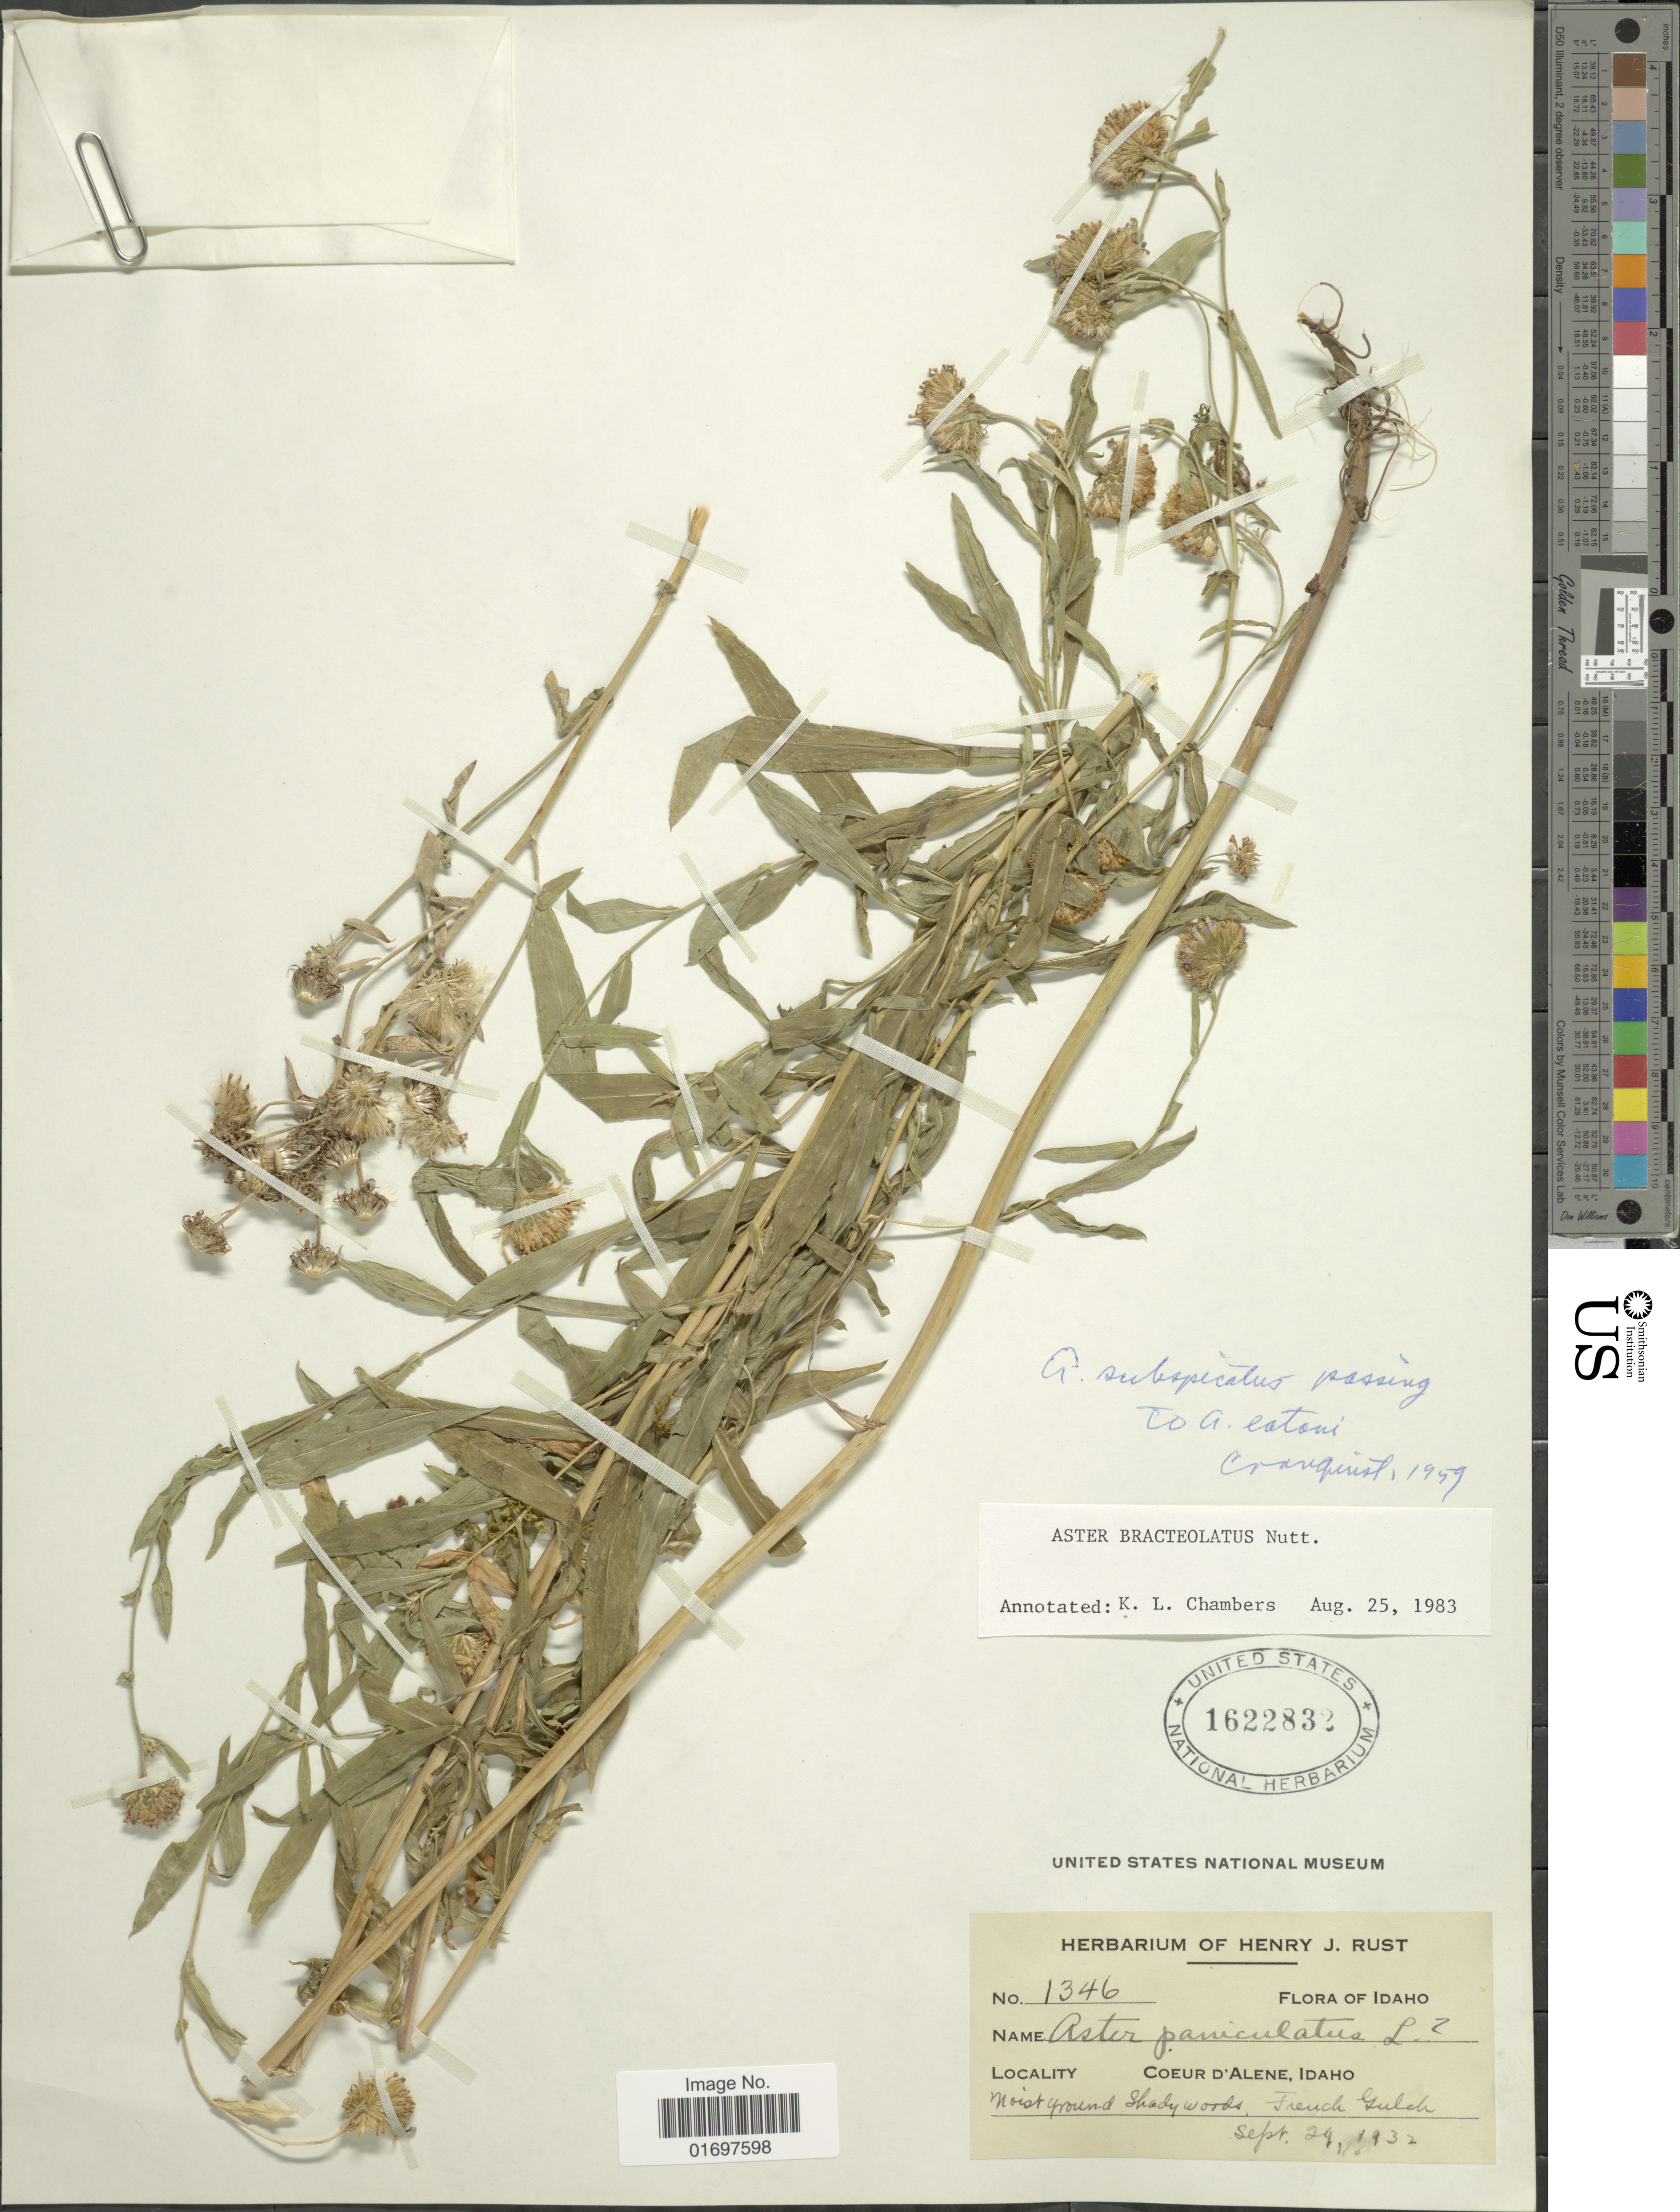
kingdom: Plantae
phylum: Tracheophyta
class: Magnoliopsida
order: Asterales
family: Asteraceae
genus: Symphyotrichum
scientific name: Symphyotrichum bracteolatum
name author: (Nutt.) G.L. Nesom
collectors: ex herb. Henry J. Rust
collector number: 1346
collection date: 1932-09-24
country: United States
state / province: Idaho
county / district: Kootenai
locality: Idaho, Coeur D'Alene, Idaho. French Idaho.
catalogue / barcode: US 1622832